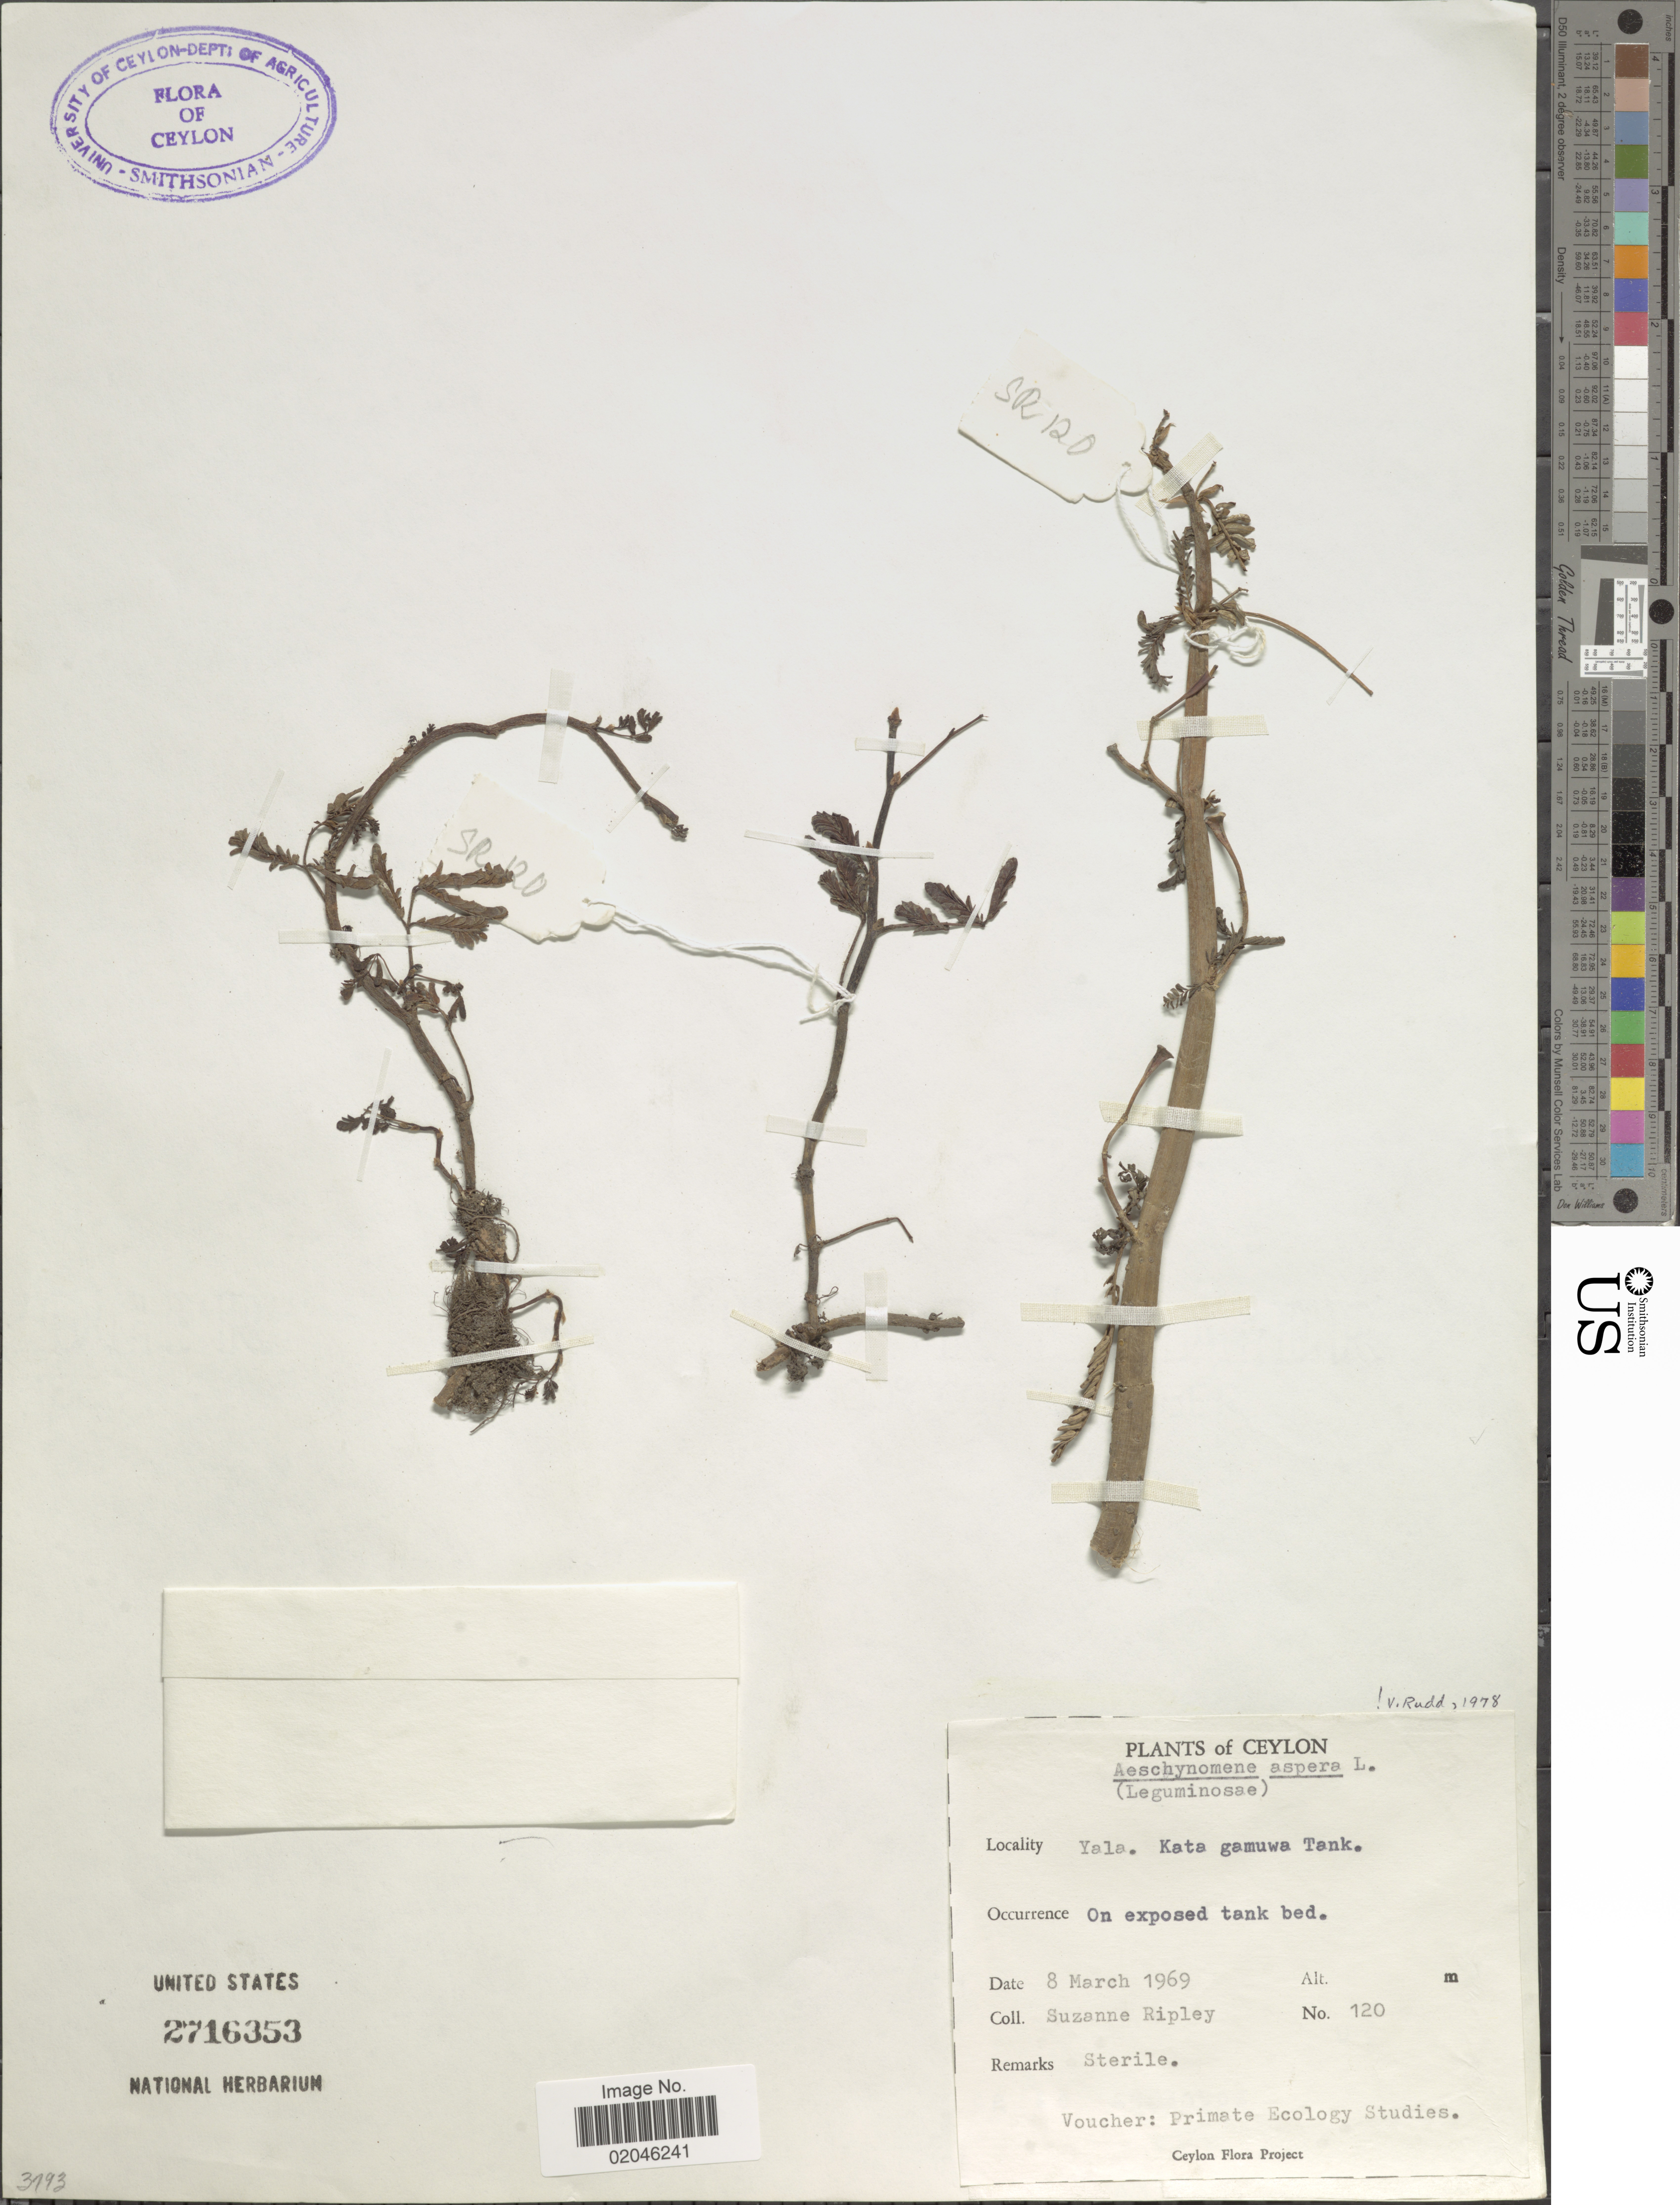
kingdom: Plantae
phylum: Tracheophyta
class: Magnoliopsida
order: Fabales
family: Fabaceae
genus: Aeschynomene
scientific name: Aeschynomene aspera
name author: L.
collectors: S. Ripley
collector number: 120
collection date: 1969-03-08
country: Sri Lanka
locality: Ceylon, Yala, Kata gamuwa Tank, on exposed tank bed.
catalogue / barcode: US 2716353